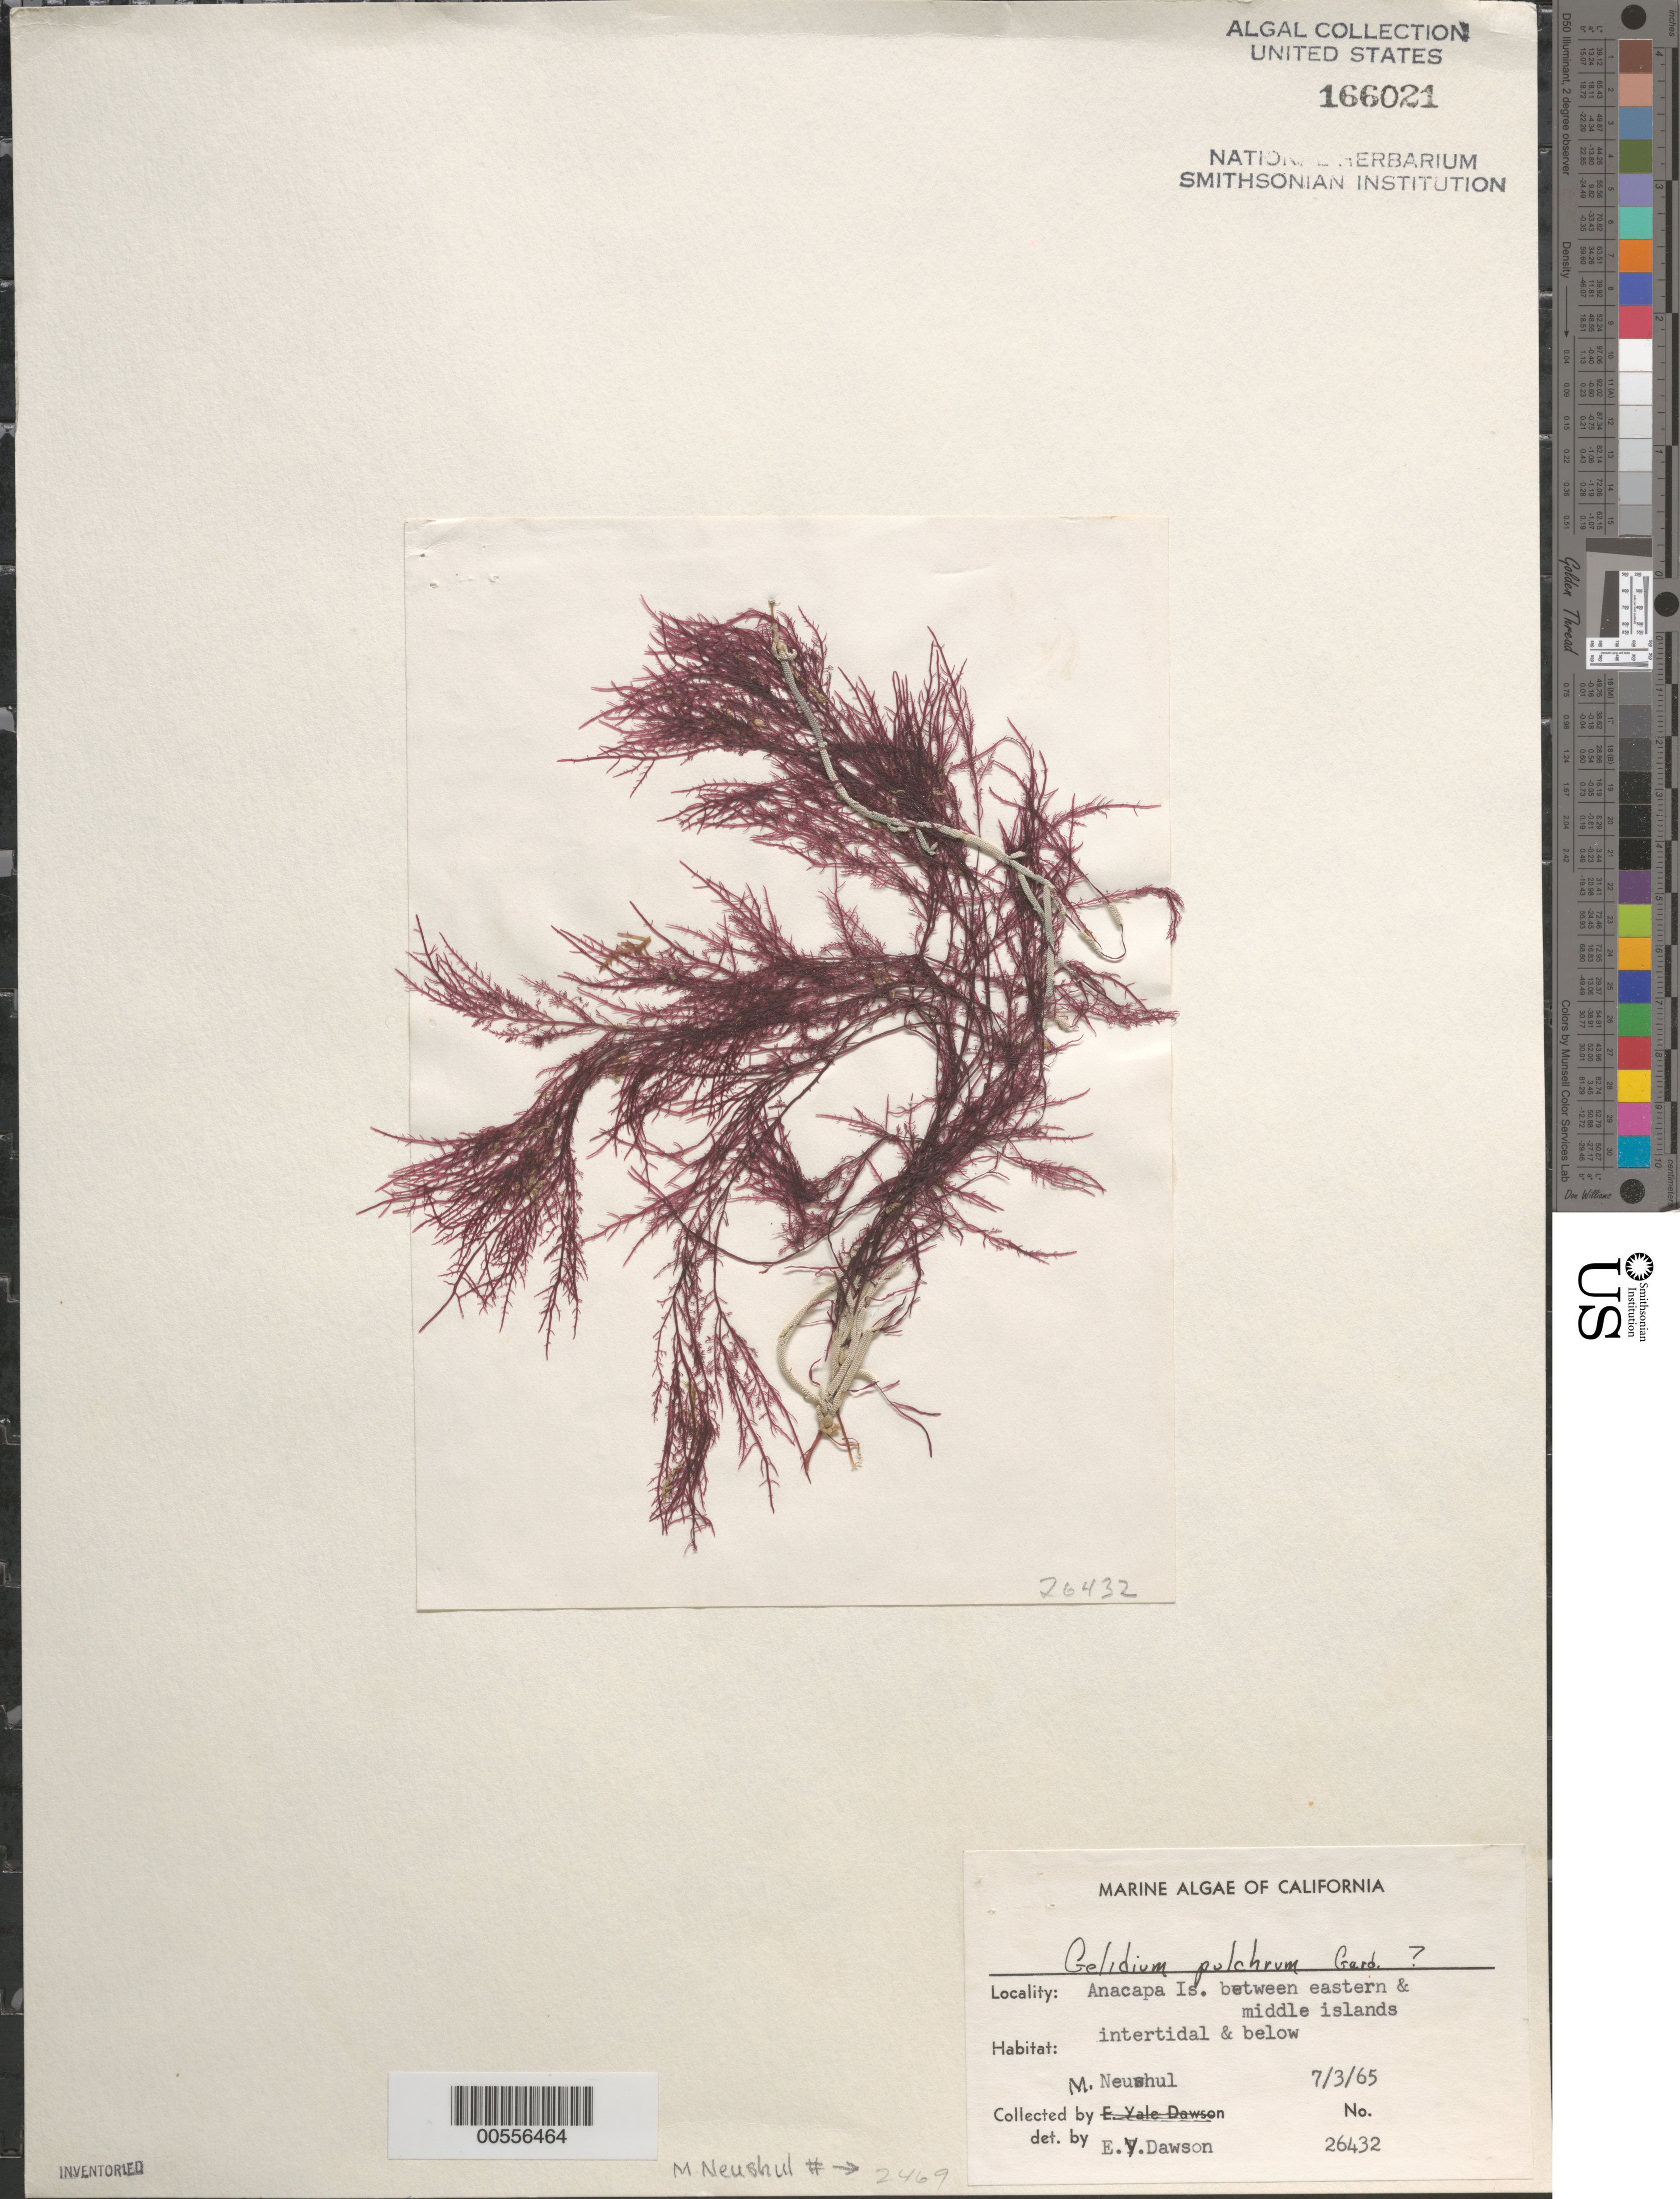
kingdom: Plantae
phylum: Rhodophyta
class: Florideophyceae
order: Gelidiales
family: Gelidiaceae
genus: Gelidium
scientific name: Gelidium pulchrum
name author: N.L. Gardner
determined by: Dawson, E. Y.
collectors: M. Neushul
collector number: Neushul 2469 & EYD 26432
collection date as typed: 03 Jul 1965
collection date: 1965-07-03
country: United States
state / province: California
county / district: Ventura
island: Anacapa Island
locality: Between eastern and middle islands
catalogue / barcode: US 166021